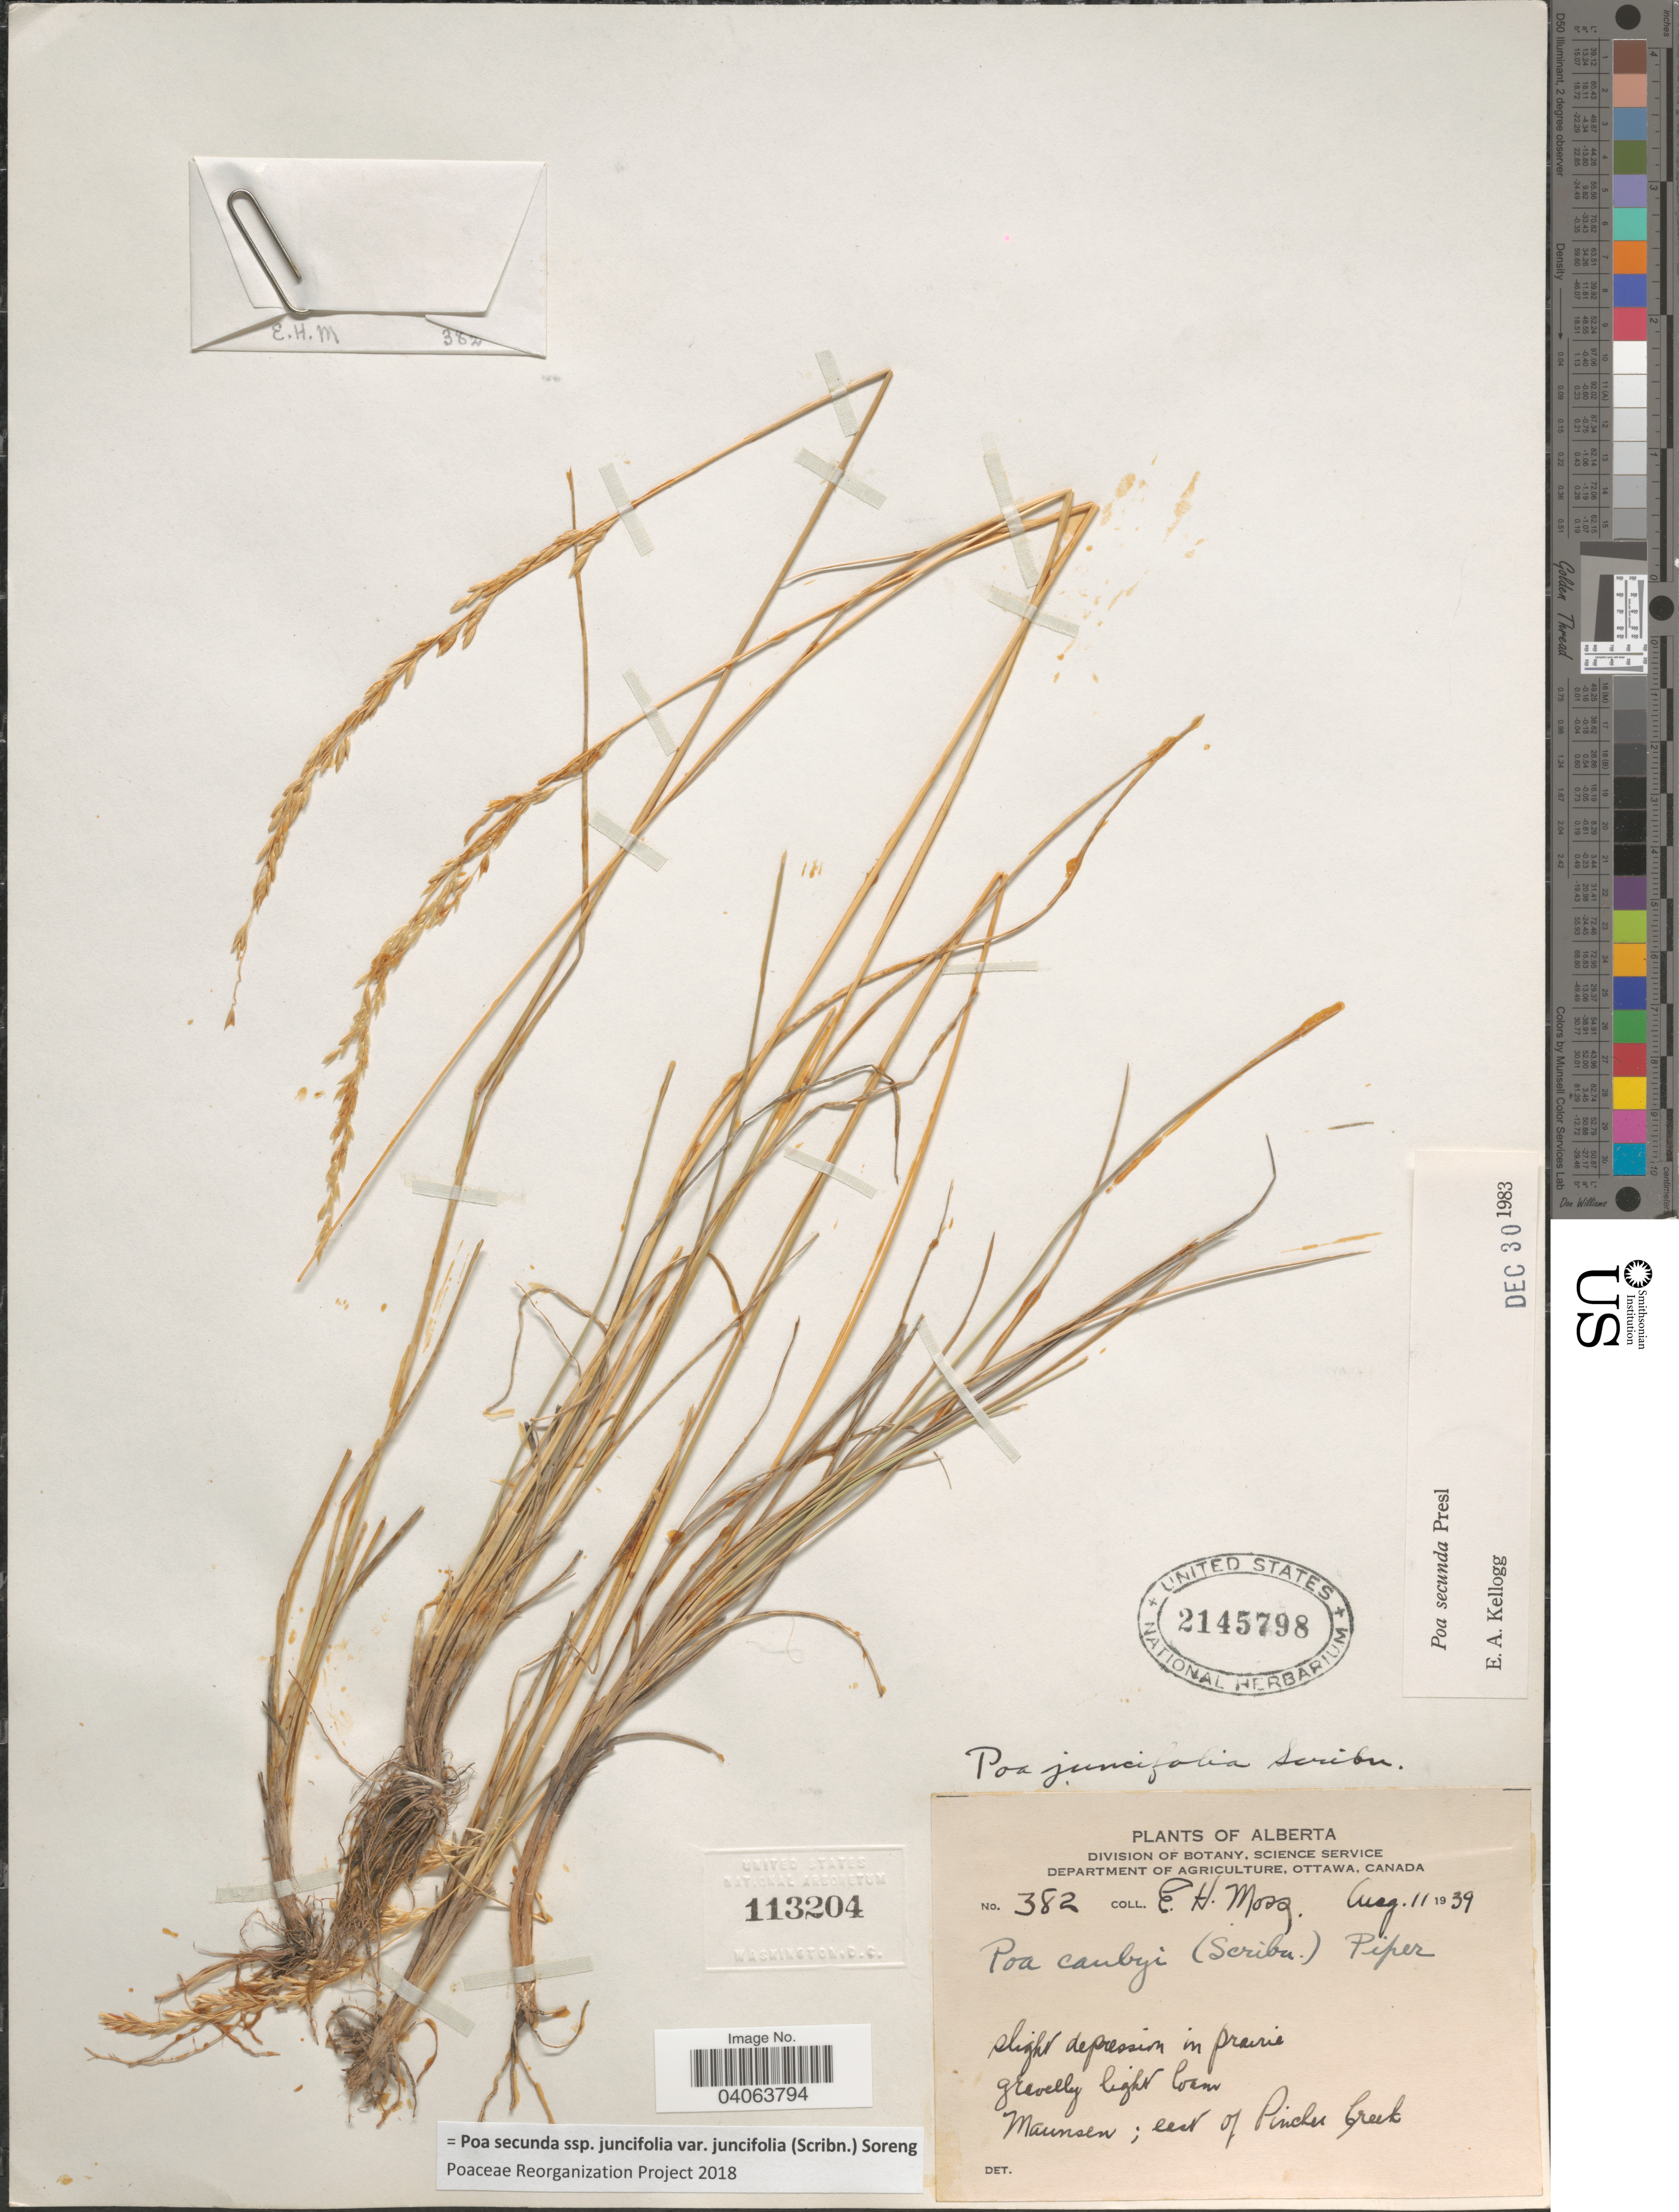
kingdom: Plantae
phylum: Tracheophyta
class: Liliopsida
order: Poales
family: Poaceae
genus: Poa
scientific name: Poa secunda subsp. juncifolia var. juncifolia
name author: (Scribn.) Soreng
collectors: E. Moss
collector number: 382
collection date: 1939-08-11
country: Canada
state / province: Alberta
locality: Slight depression in Prairie gravelly light loam. Maunsen; east of Pincher Creek.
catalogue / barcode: US 2145798